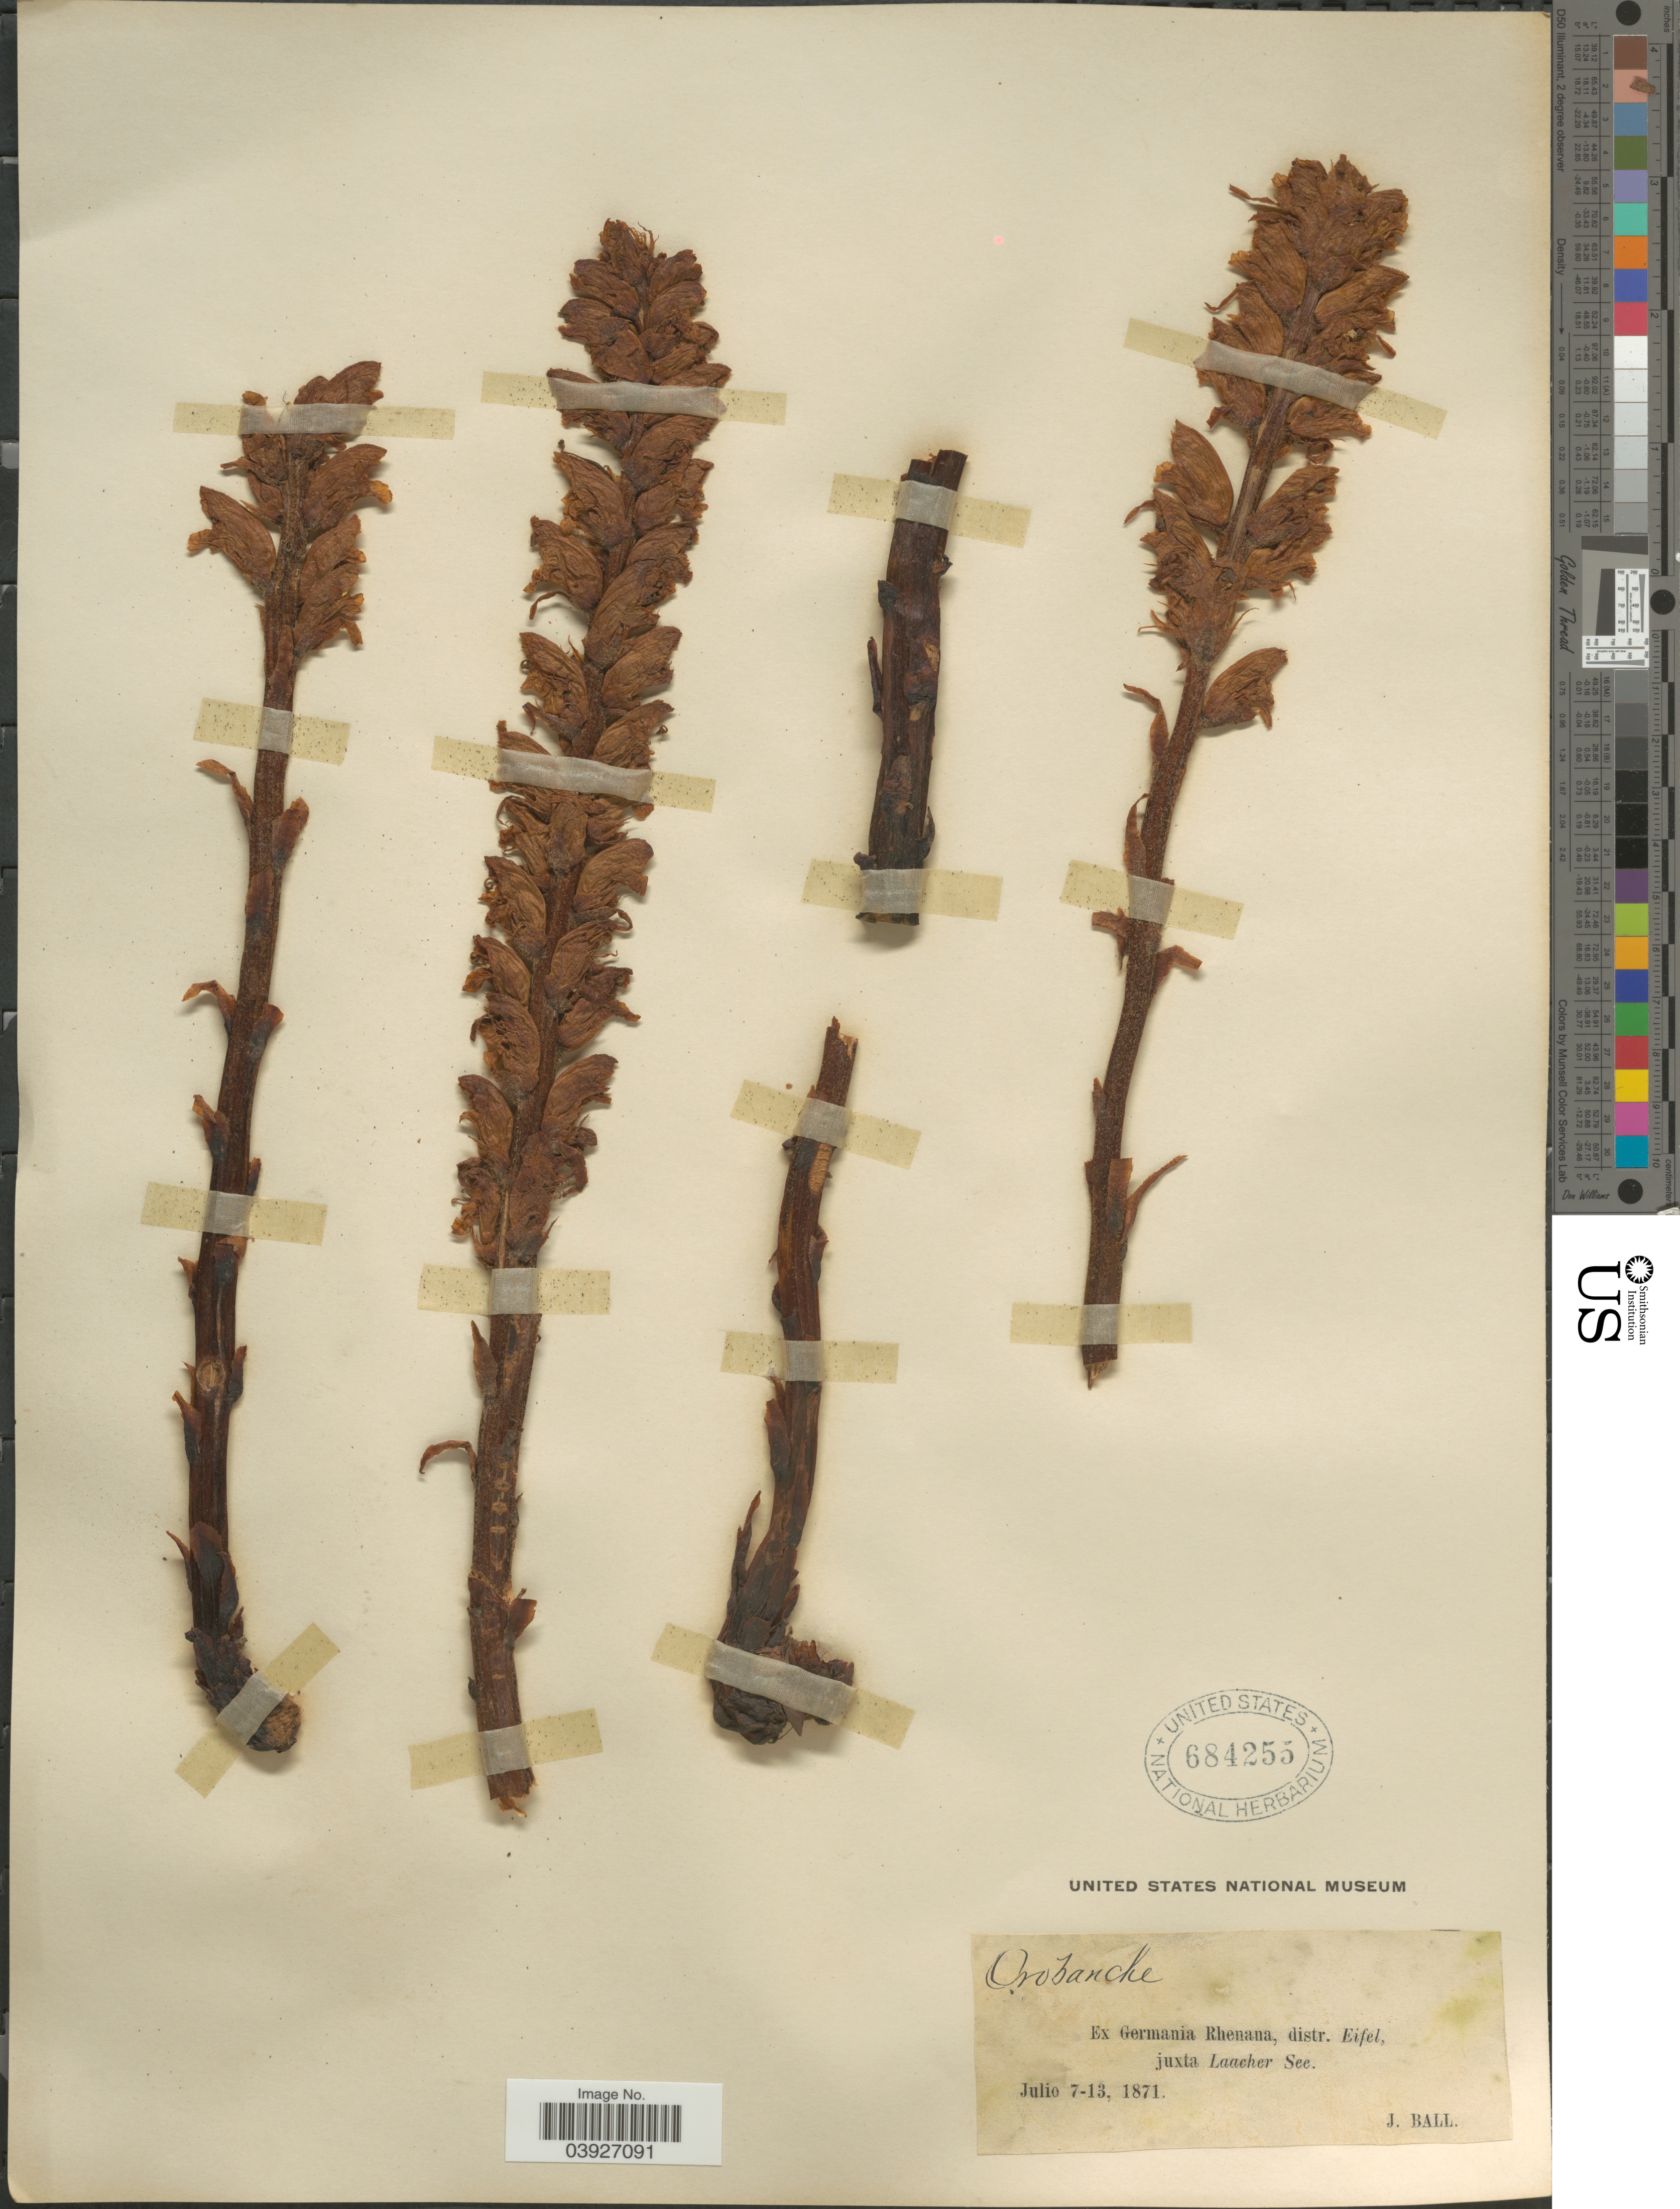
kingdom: Plantae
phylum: Tracheophyta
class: Magnoliopsida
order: Lamiales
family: Orobanchaceae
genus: Epifagus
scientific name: Epifagus sp.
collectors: J. Ball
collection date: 1871-07-07/1871-07-13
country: Germany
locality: Ex Germania Rhenana, distr. Eifel, juxta Laacher See.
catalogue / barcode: US 684255